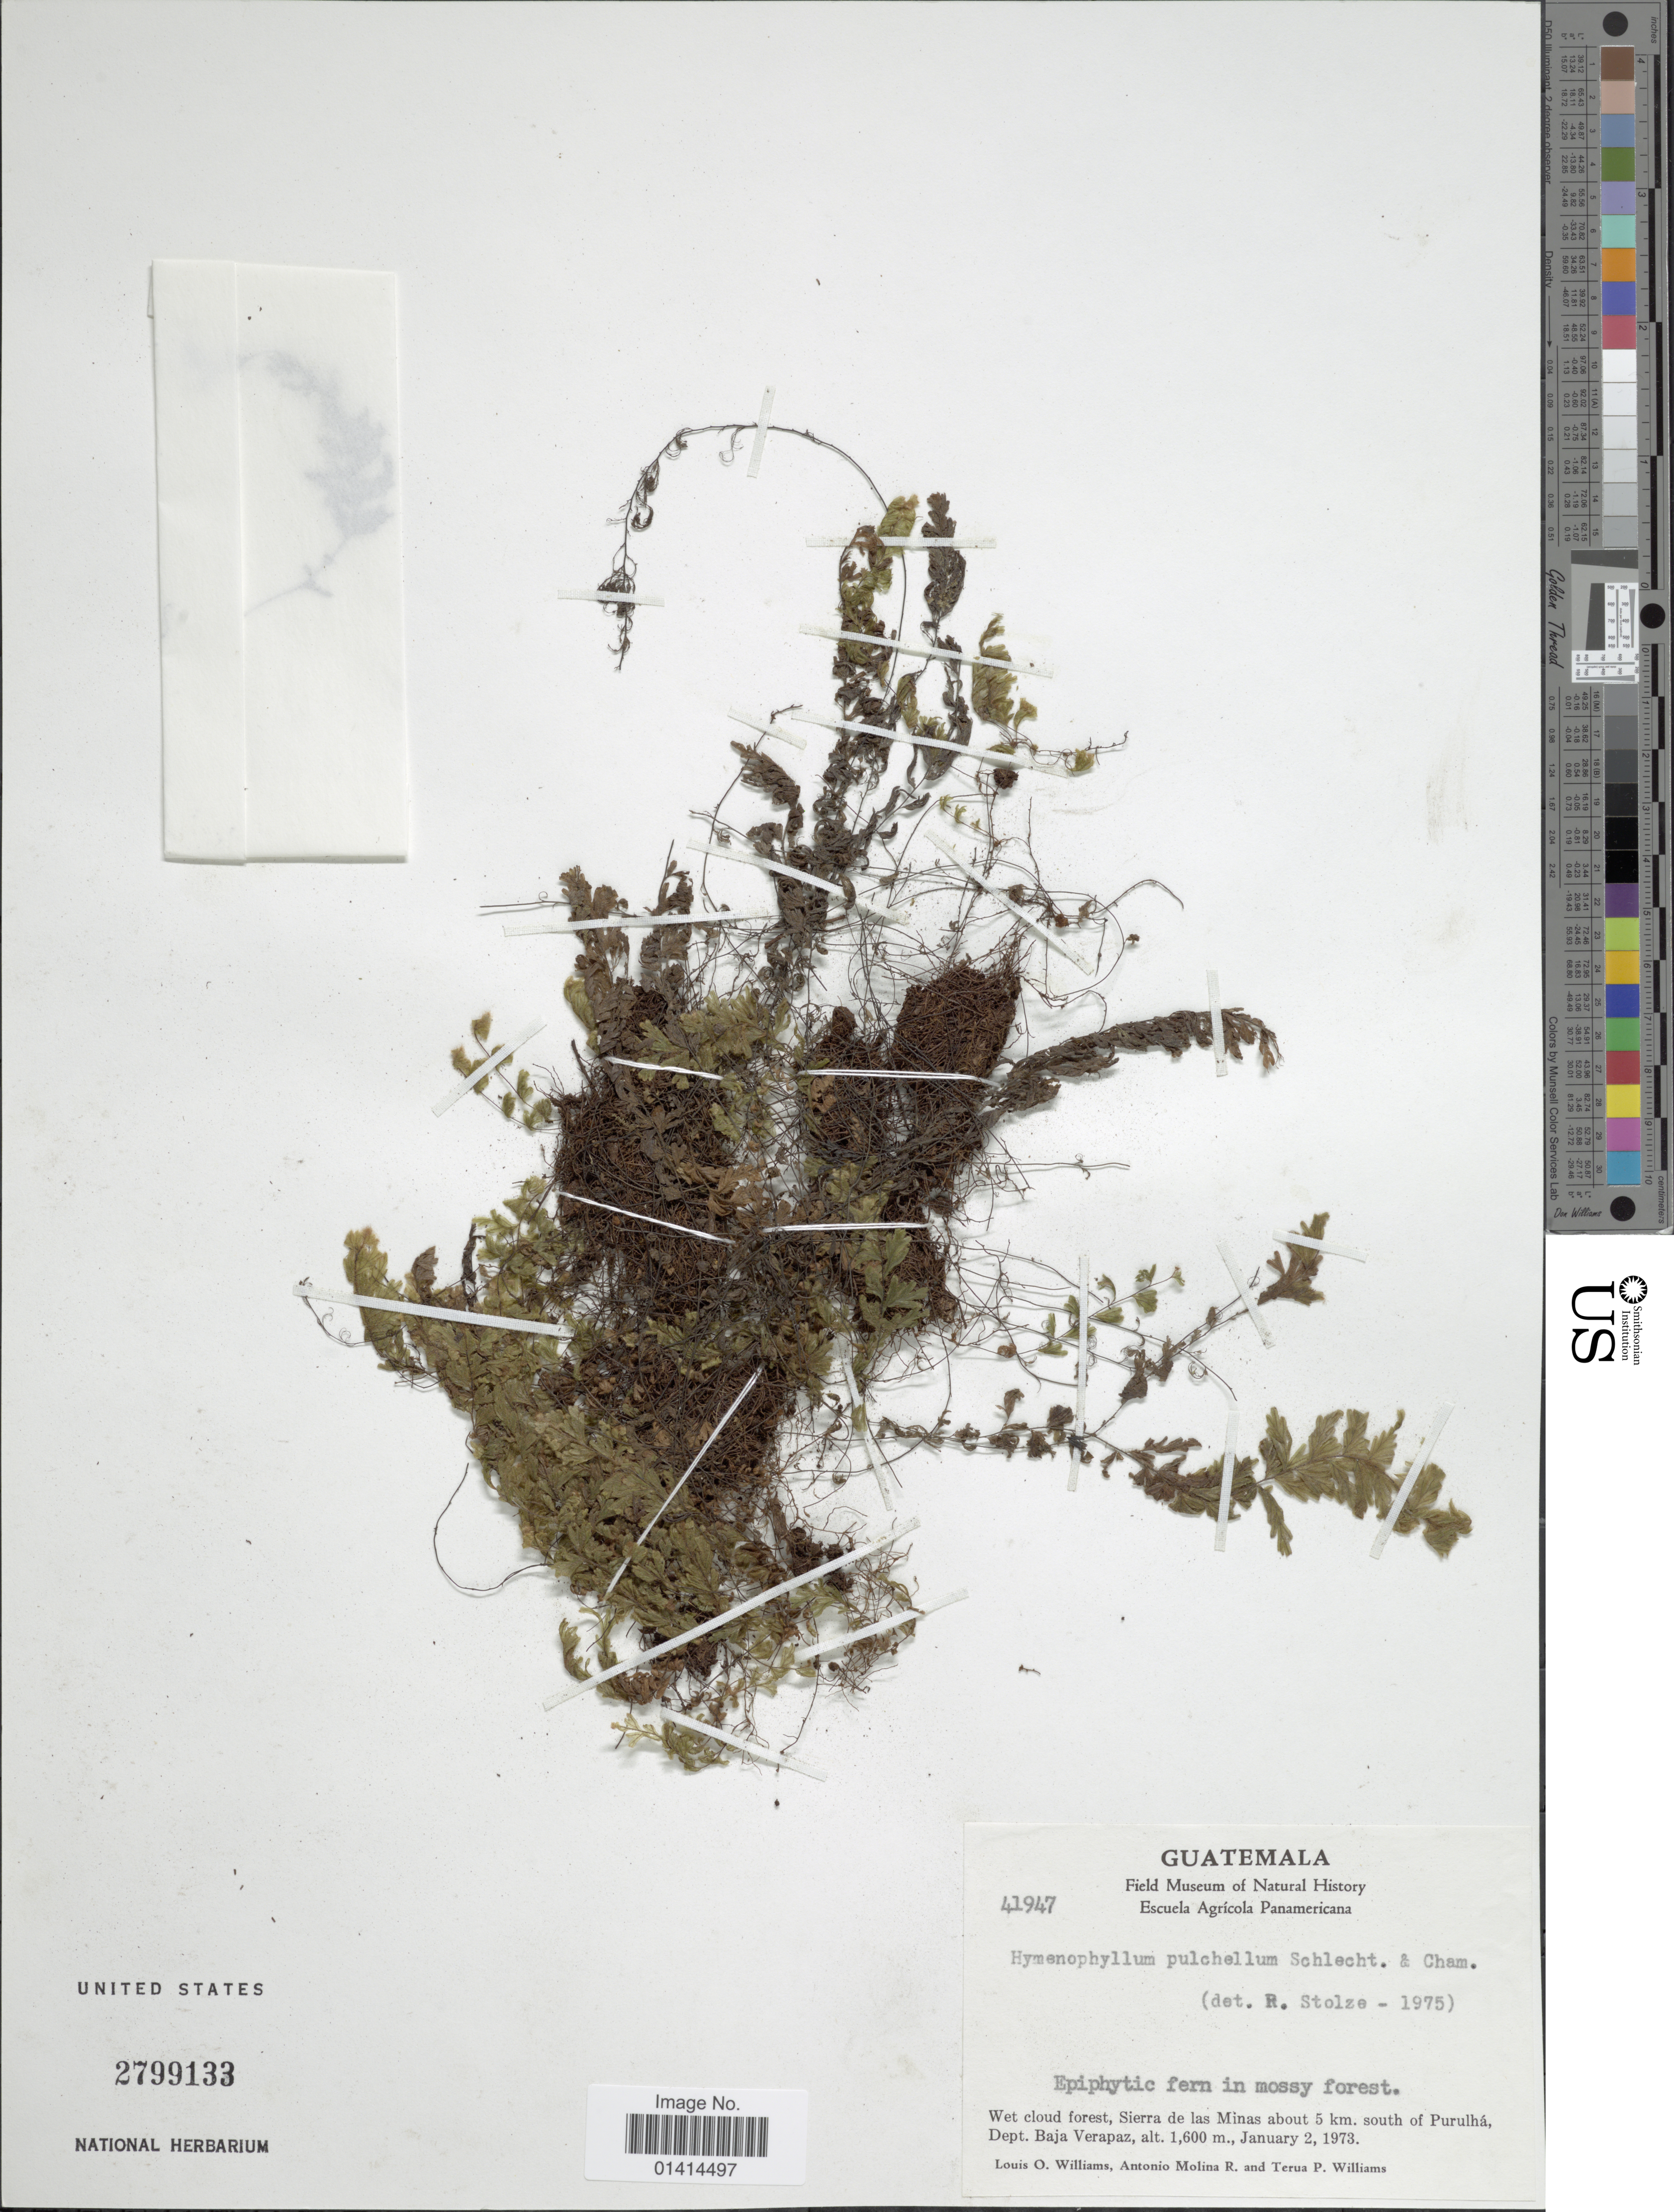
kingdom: Plantae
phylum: Tracheophyta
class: Polypodiopsida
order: Hymenophyllales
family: Hymenophyllaceae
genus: Hymenophyllum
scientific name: Hymenophyllum pulchellum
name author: Schltdl. & Cham.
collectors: L. O. Williams, A. Molina R. & T. P. Williams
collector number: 41947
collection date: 1973-01-02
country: Guatemala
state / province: Baja Verapaz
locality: Sierra de las Minas about 5 km south of Purulhá, Dept Baja Verapaz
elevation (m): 1600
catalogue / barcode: US 2799133